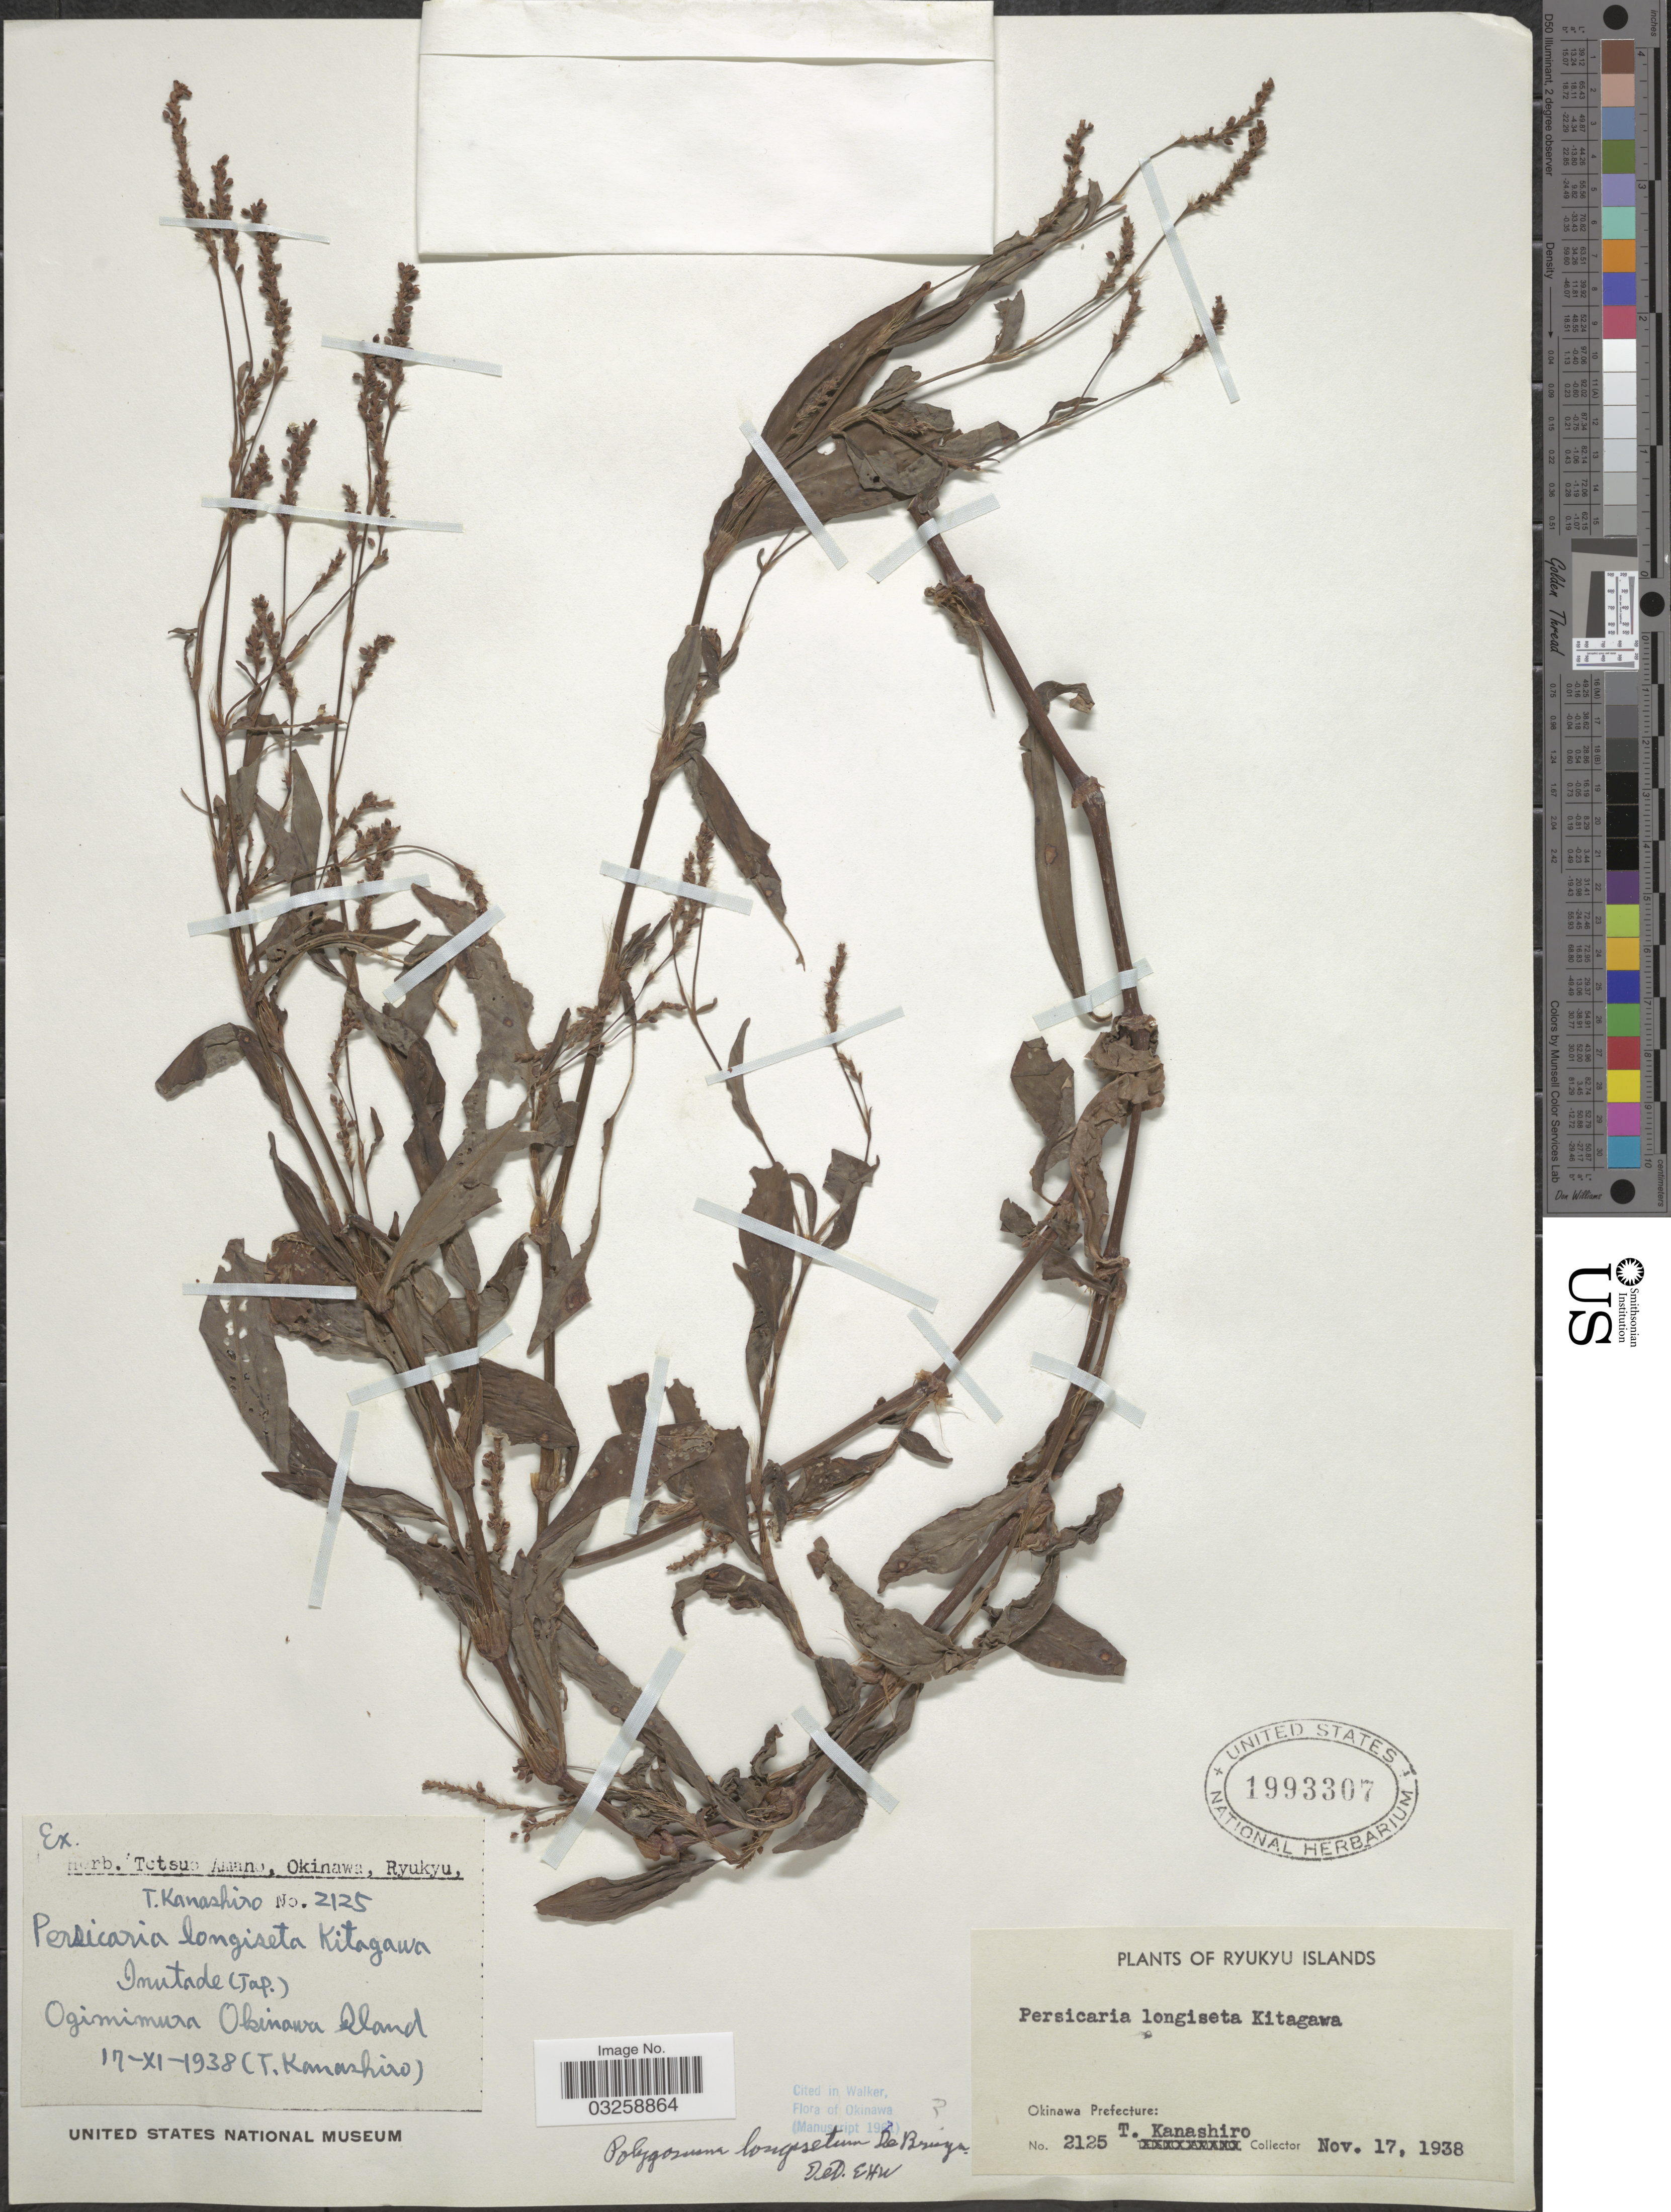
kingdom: Plantae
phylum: Tracheophyta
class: Magnoliopsida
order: Caryophyllales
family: Polygonaceae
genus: Polygonum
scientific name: Polygonum longisetum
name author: Bruijn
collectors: T. Kanashiro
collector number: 2125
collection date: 1938-11-17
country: Japan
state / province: Okinawa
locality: Ogimimura Okinawa Island. Ryukyu Islands. Okinawa Prefecture.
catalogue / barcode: US 1993307